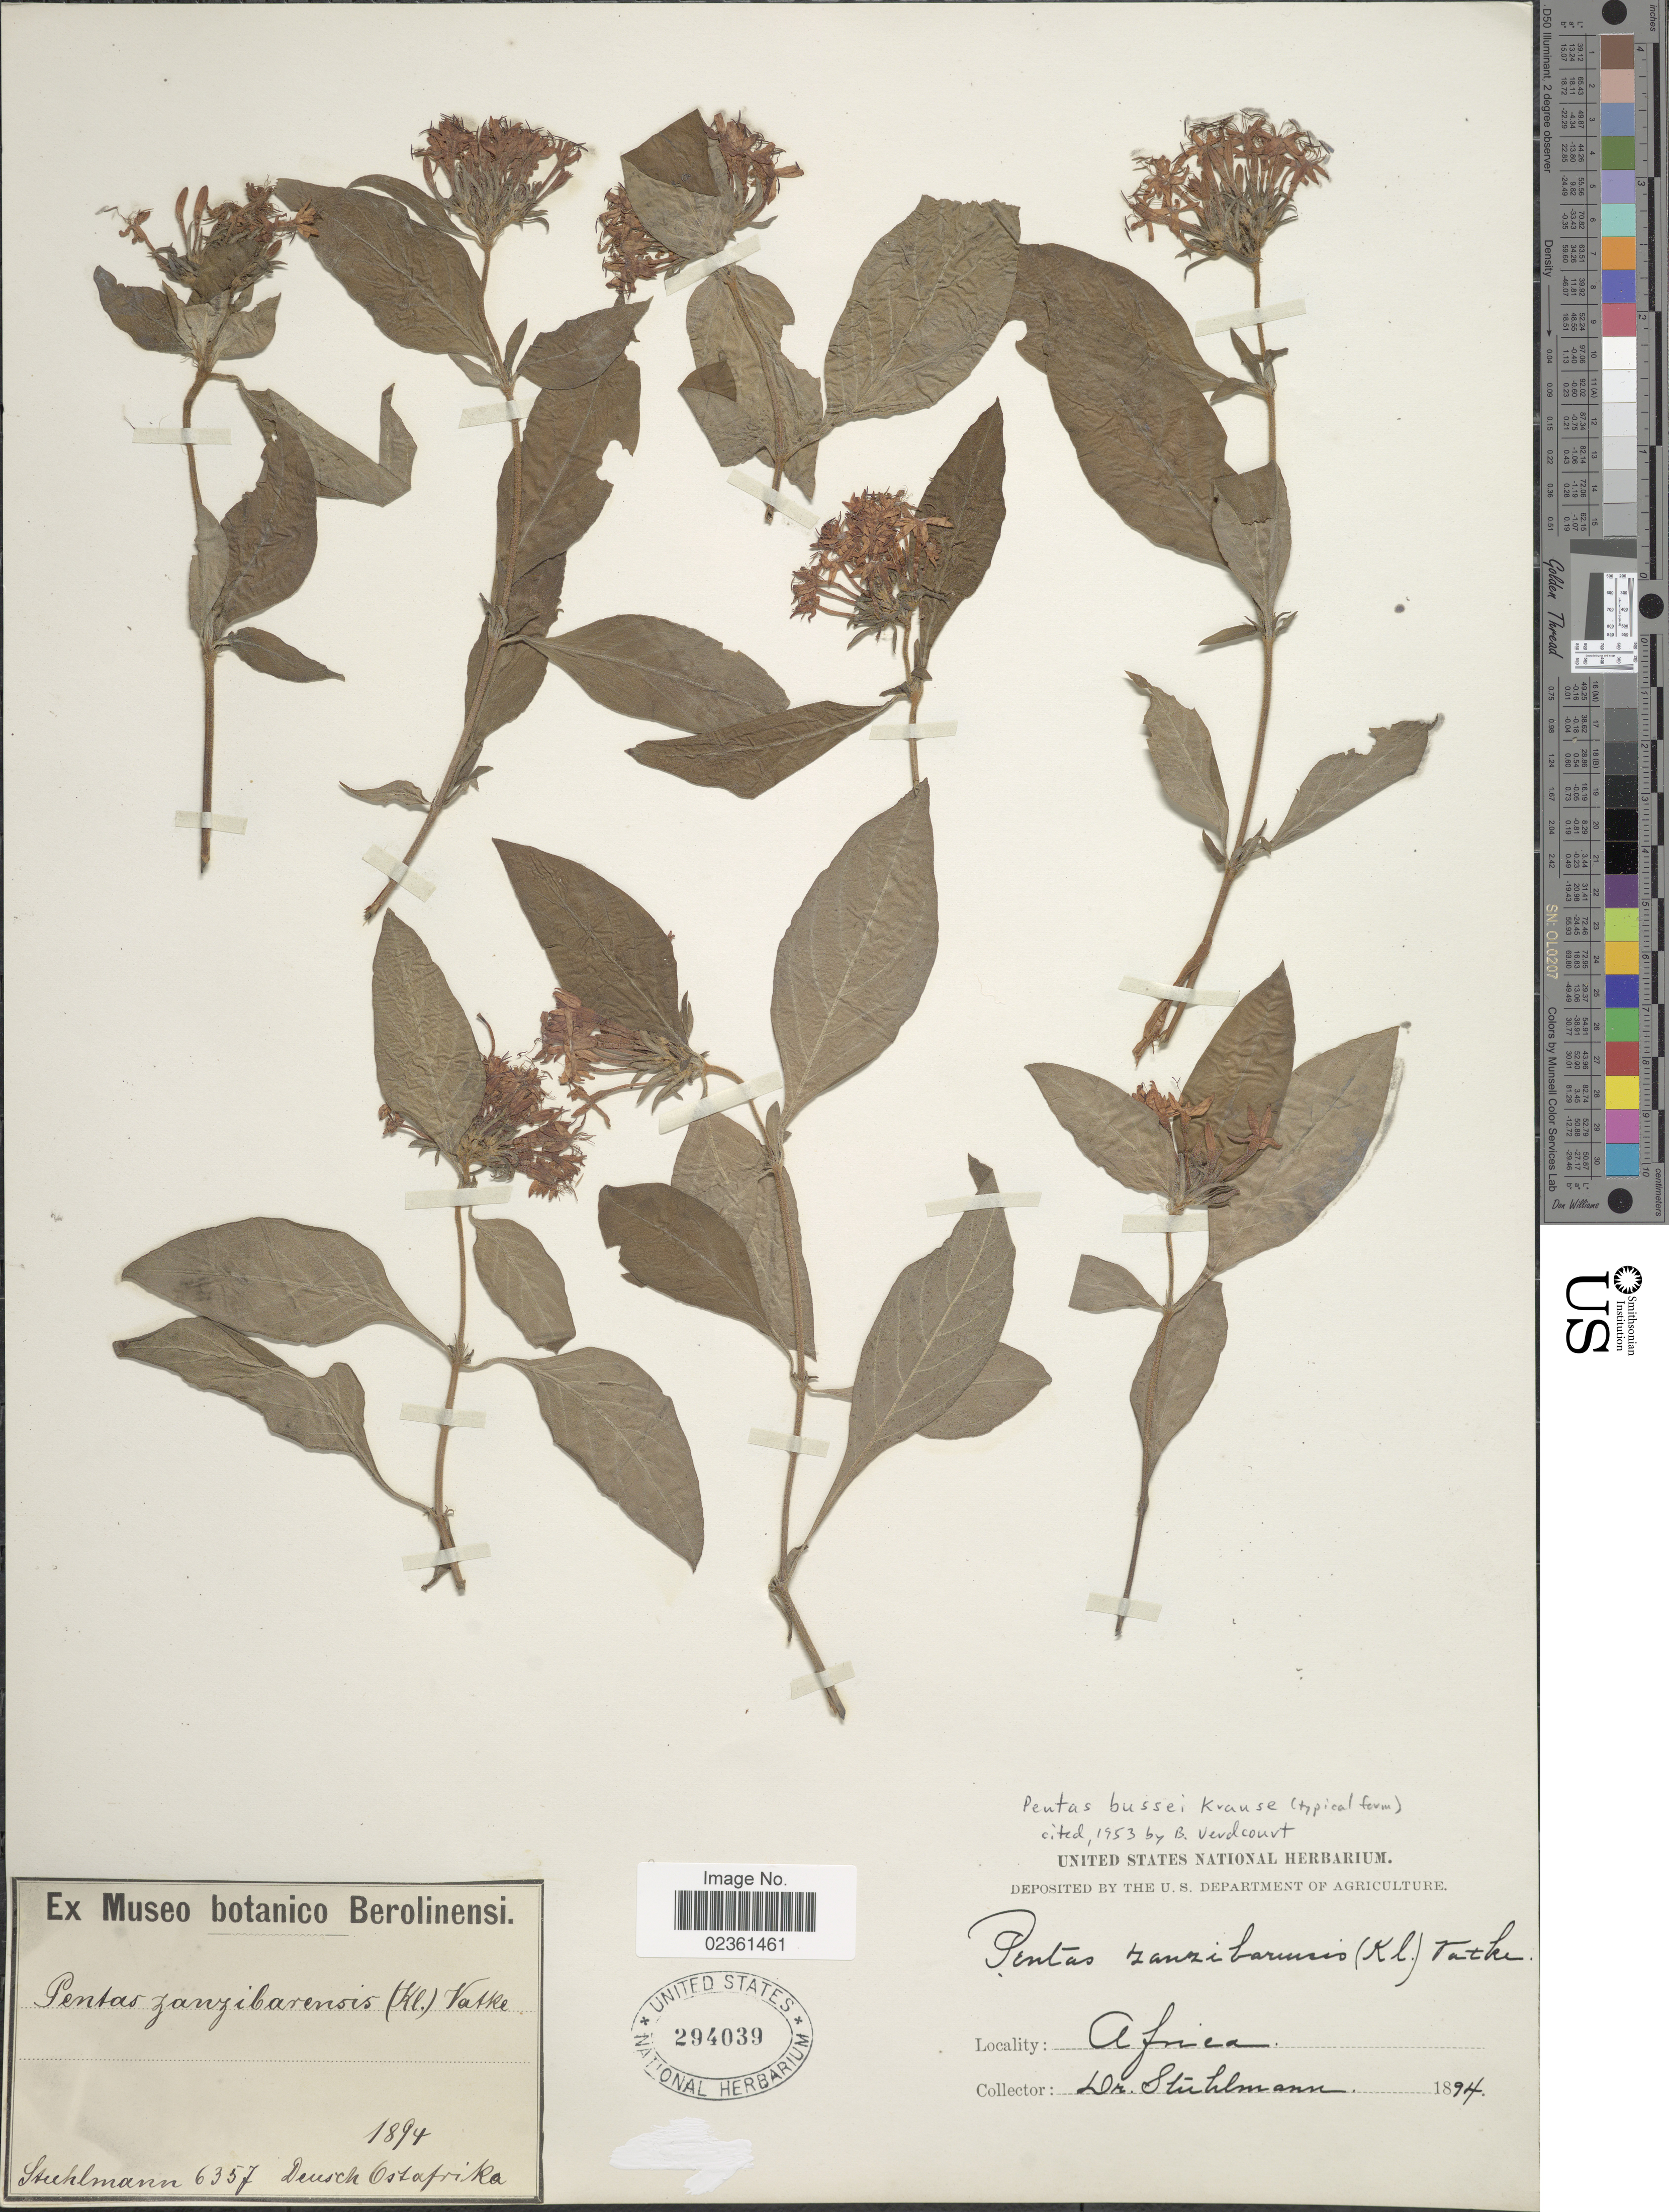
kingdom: Plantae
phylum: Tracheophyta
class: Magnoliopsida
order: Gentianales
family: Rubiaceae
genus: Pentas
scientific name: Pentas bussei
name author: K. Krause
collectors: -. Stuhlmann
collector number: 6357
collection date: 1894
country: Tanzania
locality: Deutsch Ostafrika, Africa.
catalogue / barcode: US 294039